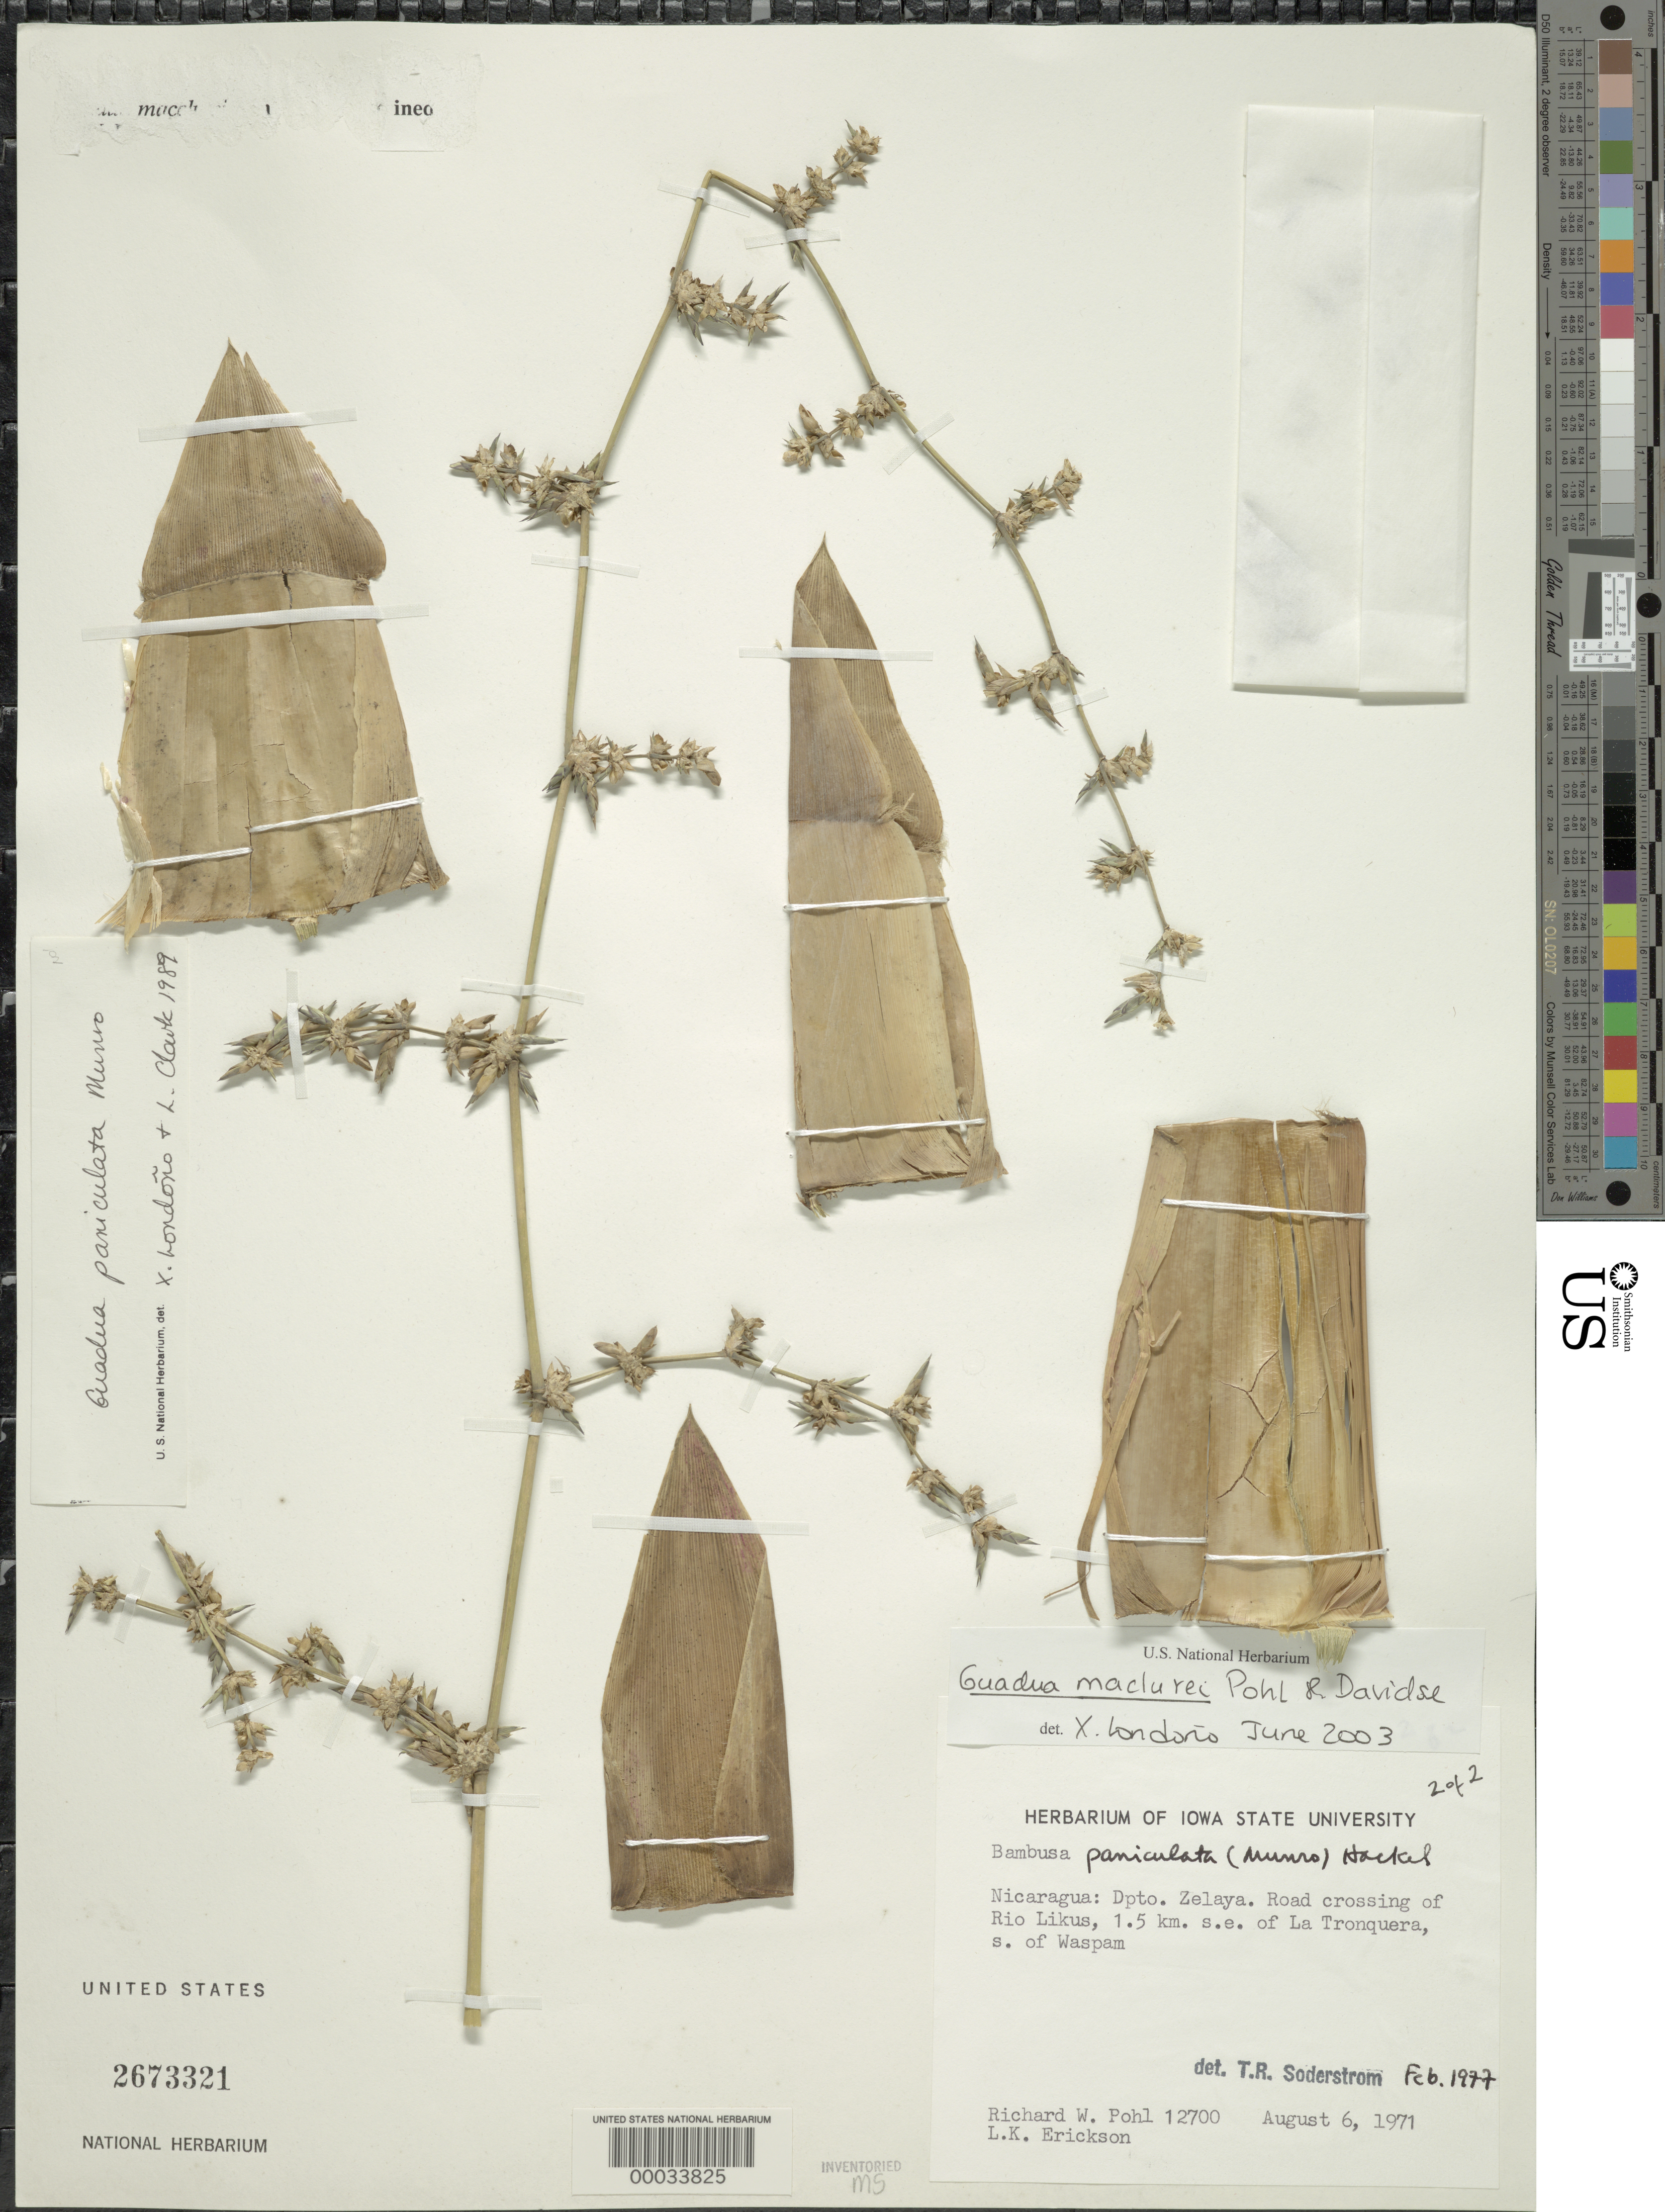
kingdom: Plantae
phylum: Tracheophyta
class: Liliopsida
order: Poales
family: Poaceae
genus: Guadua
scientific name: Guadua macclurei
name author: R.W. Pohl & Davidse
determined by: Londoño, X., (TULV), Jardin Botanico "Juan Maria Cespedes"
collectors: R. W. Pohl & L. Erickson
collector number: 12700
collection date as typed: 06 Aug 1971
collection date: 1971-08-06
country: Nicaragua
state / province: Atlántico Norte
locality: Road crossing of Rio Likus, 1.5 km SE of La Tronquera, S of Waspan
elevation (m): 80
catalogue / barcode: US 2673321